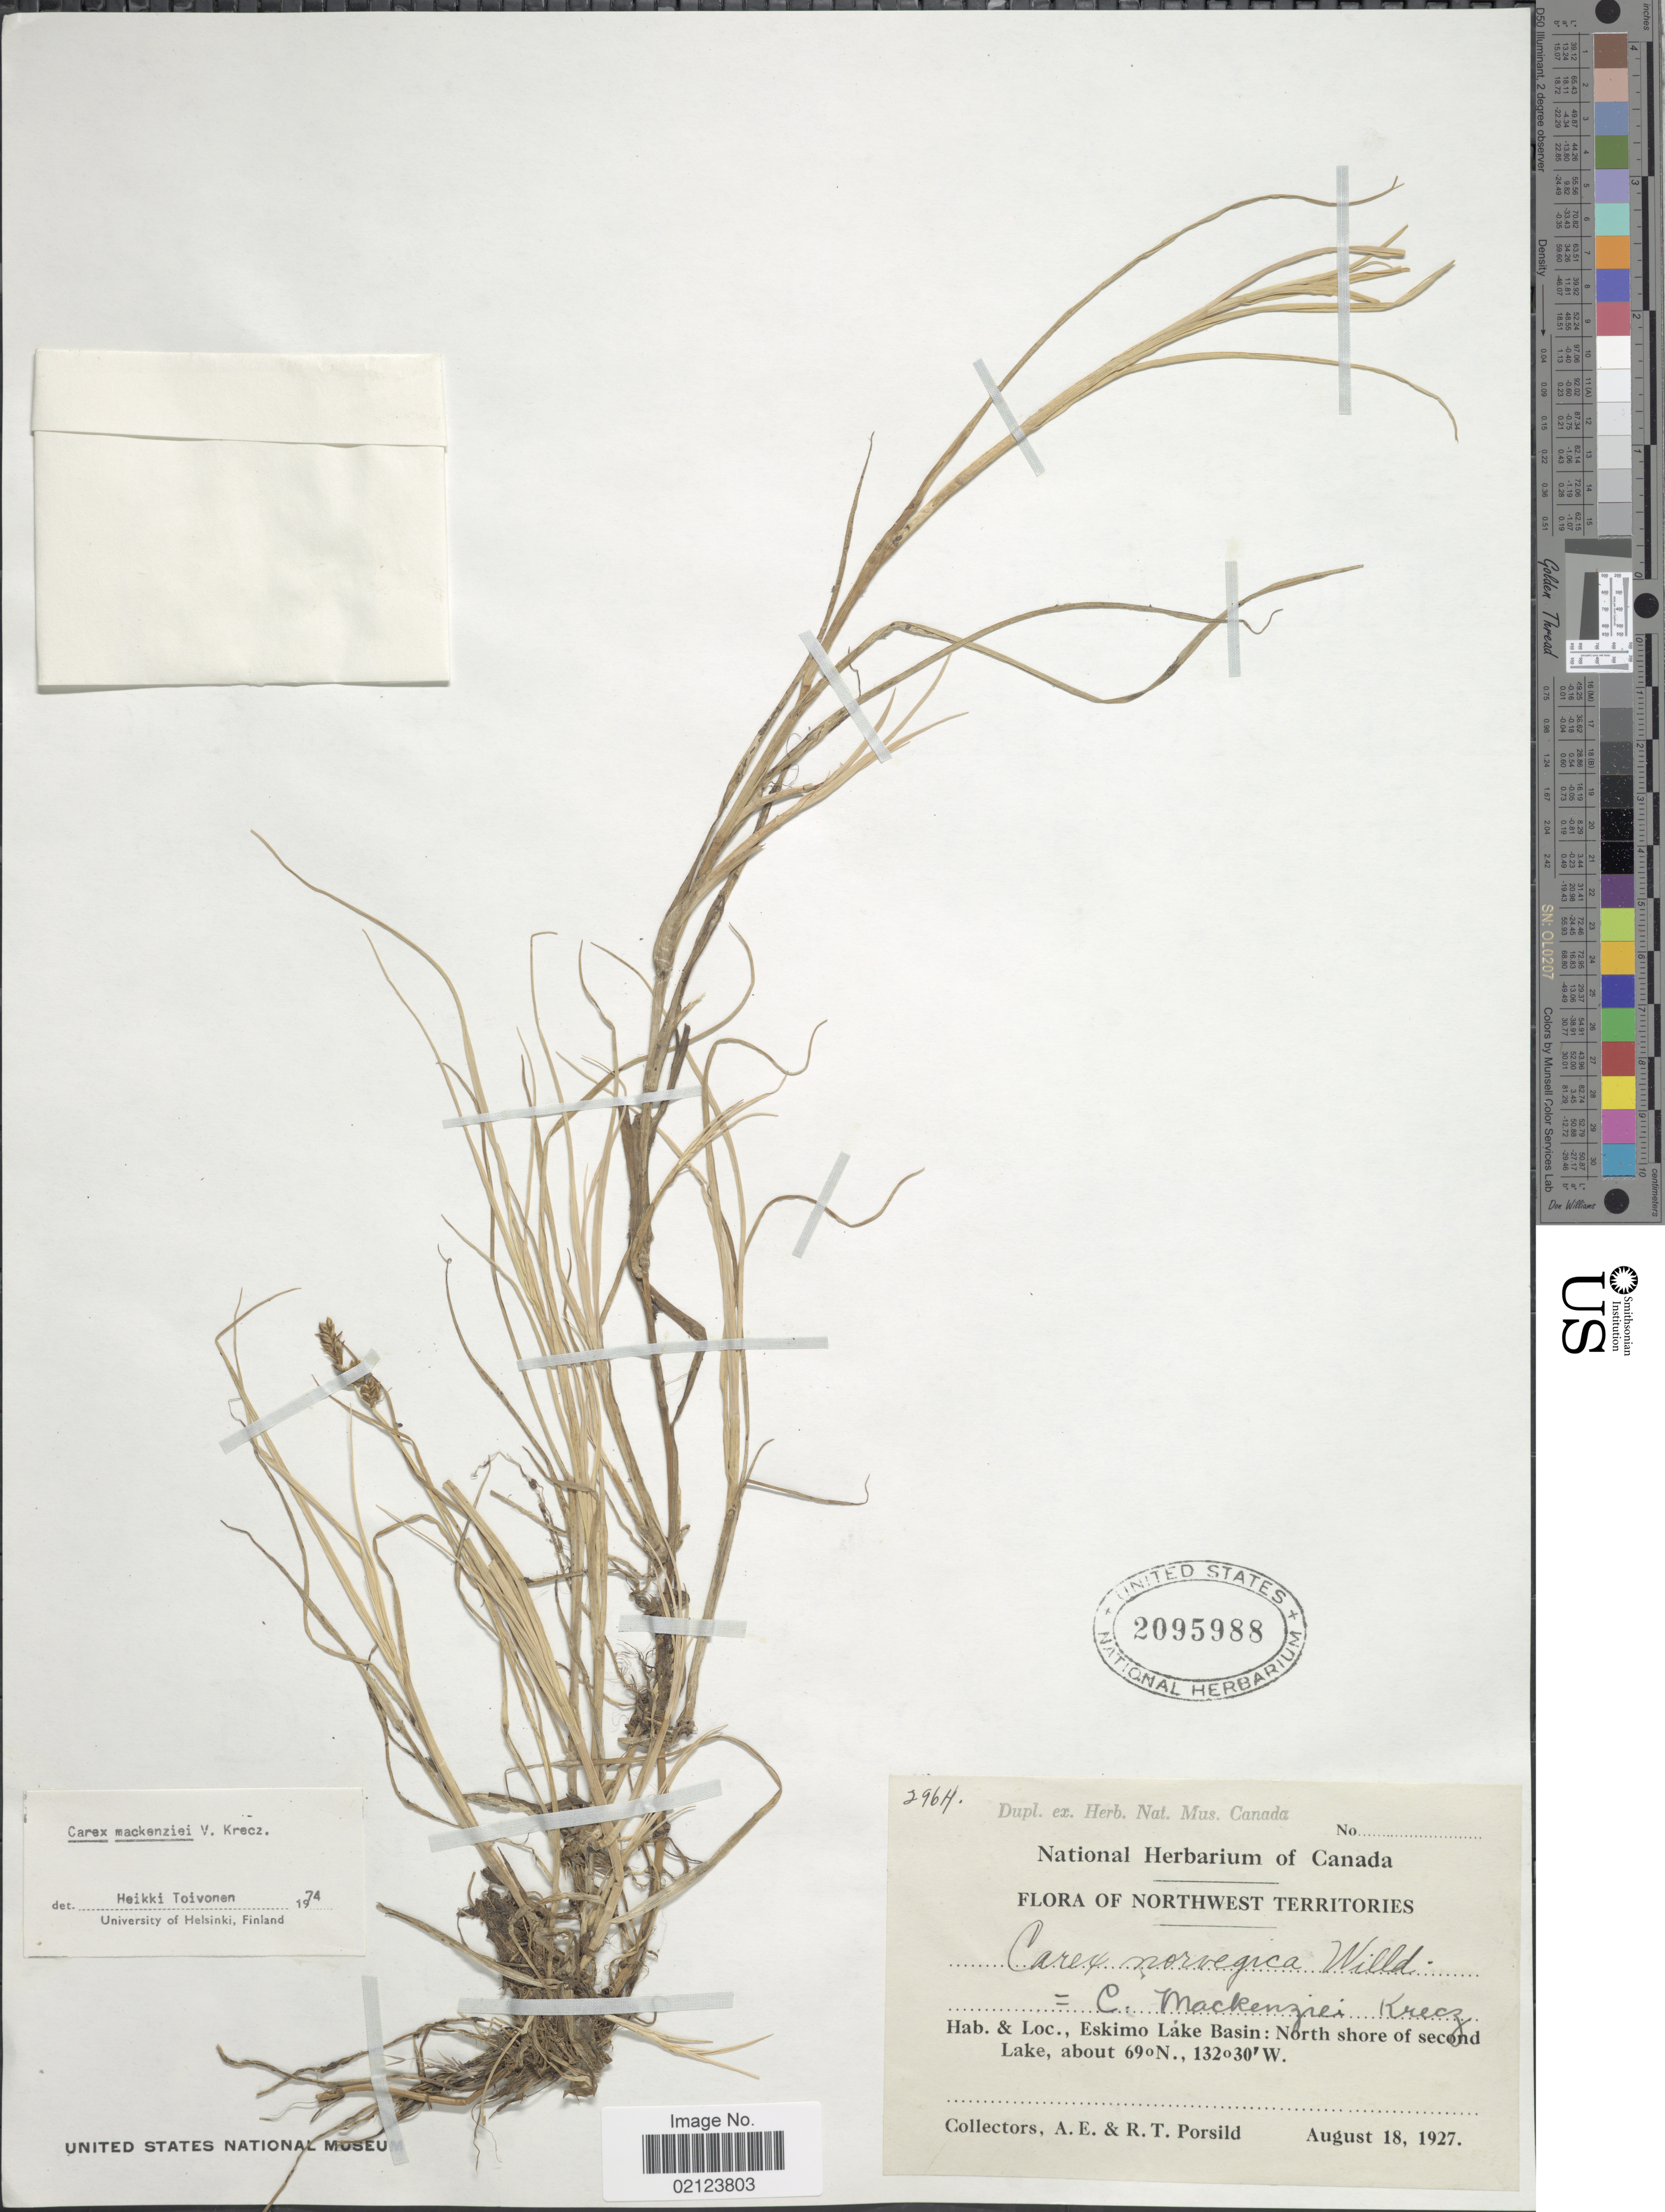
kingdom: Plantae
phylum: Tracheophyta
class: Liliopsida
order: Poales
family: Cyperaceae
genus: Carex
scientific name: Carex mackenziei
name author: V.I. Krecz.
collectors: A. E. Porsild & R. T. Porsild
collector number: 2964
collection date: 1927-08-18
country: Canada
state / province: Northwest Territories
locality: Eskimo Lake Basin: North shore of second Lake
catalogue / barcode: US 2095988